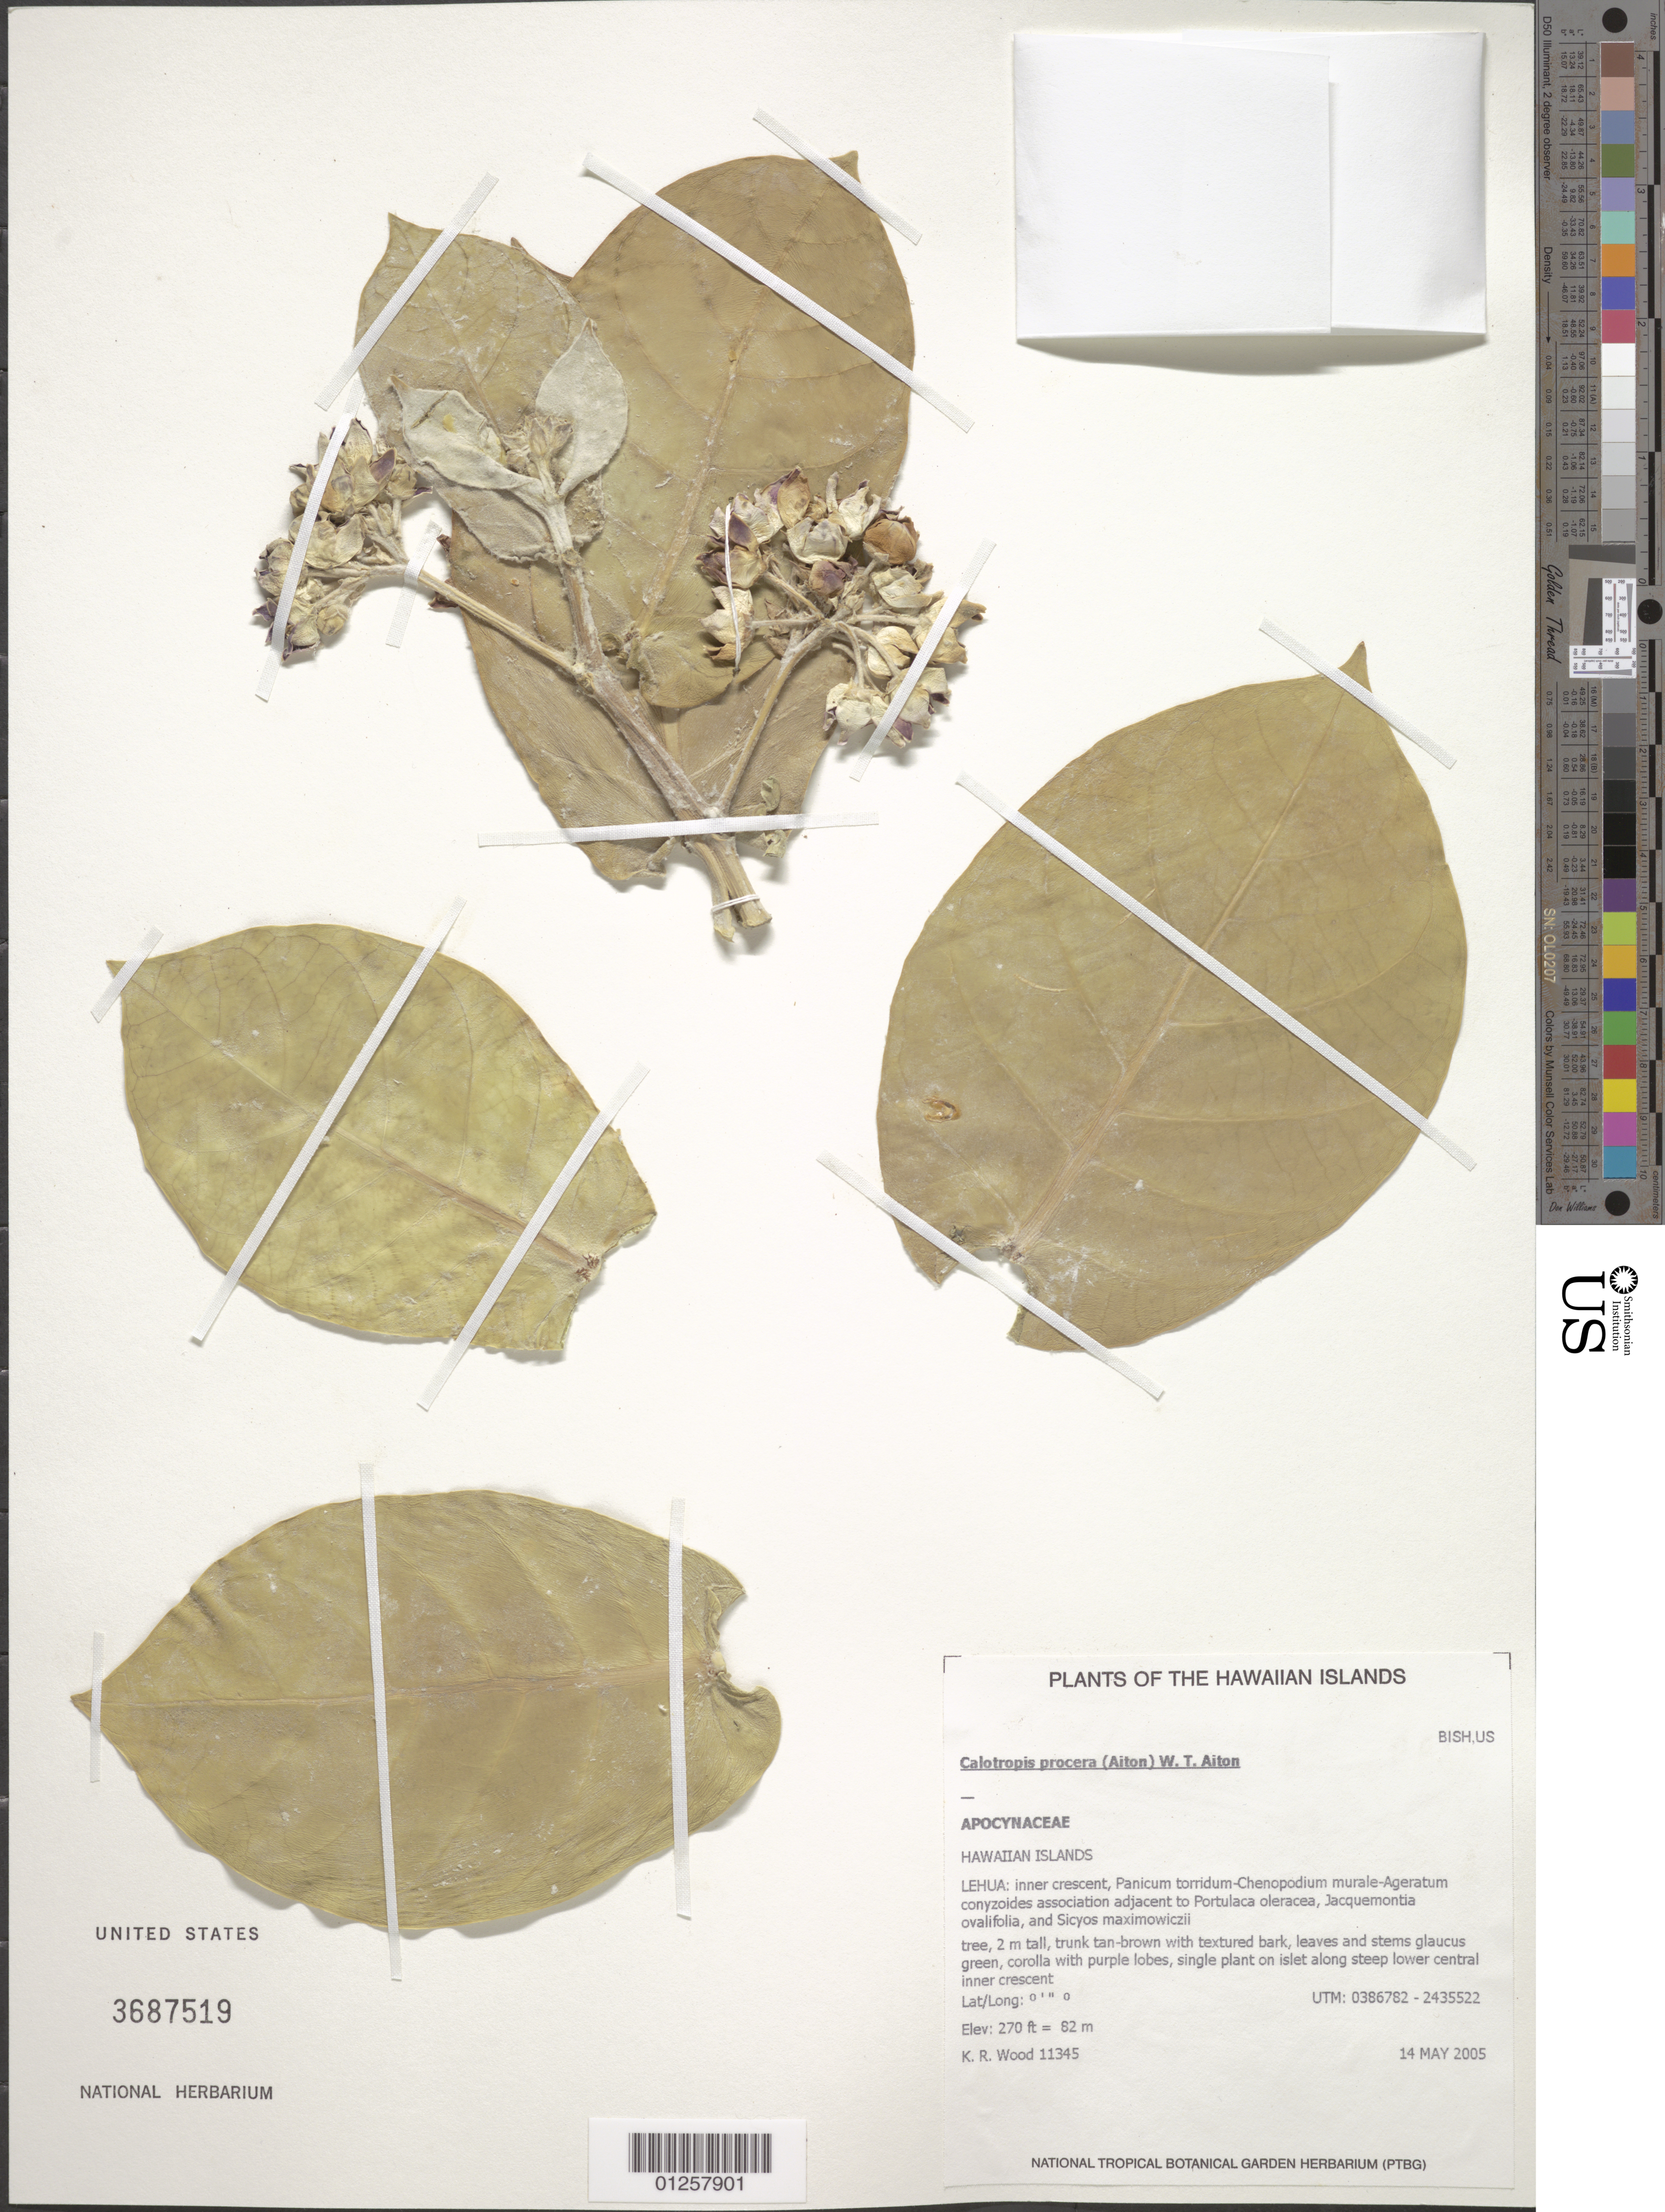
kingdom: Plantae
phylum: Tracheophyta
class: Magnoliopsida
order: Gentianales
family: Apocynaceae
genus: Calotropis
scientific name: Calotropis procera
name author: (Aiton) W.T. Aiton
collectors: K. R. Wood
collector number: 11345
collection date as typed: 14 May 2005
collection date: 2005-05-14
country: United States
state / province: Hawaii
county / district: Kauai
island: Lehua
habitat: On islet along steep lower central inner crest.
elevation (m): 82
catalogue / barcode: US 3687519